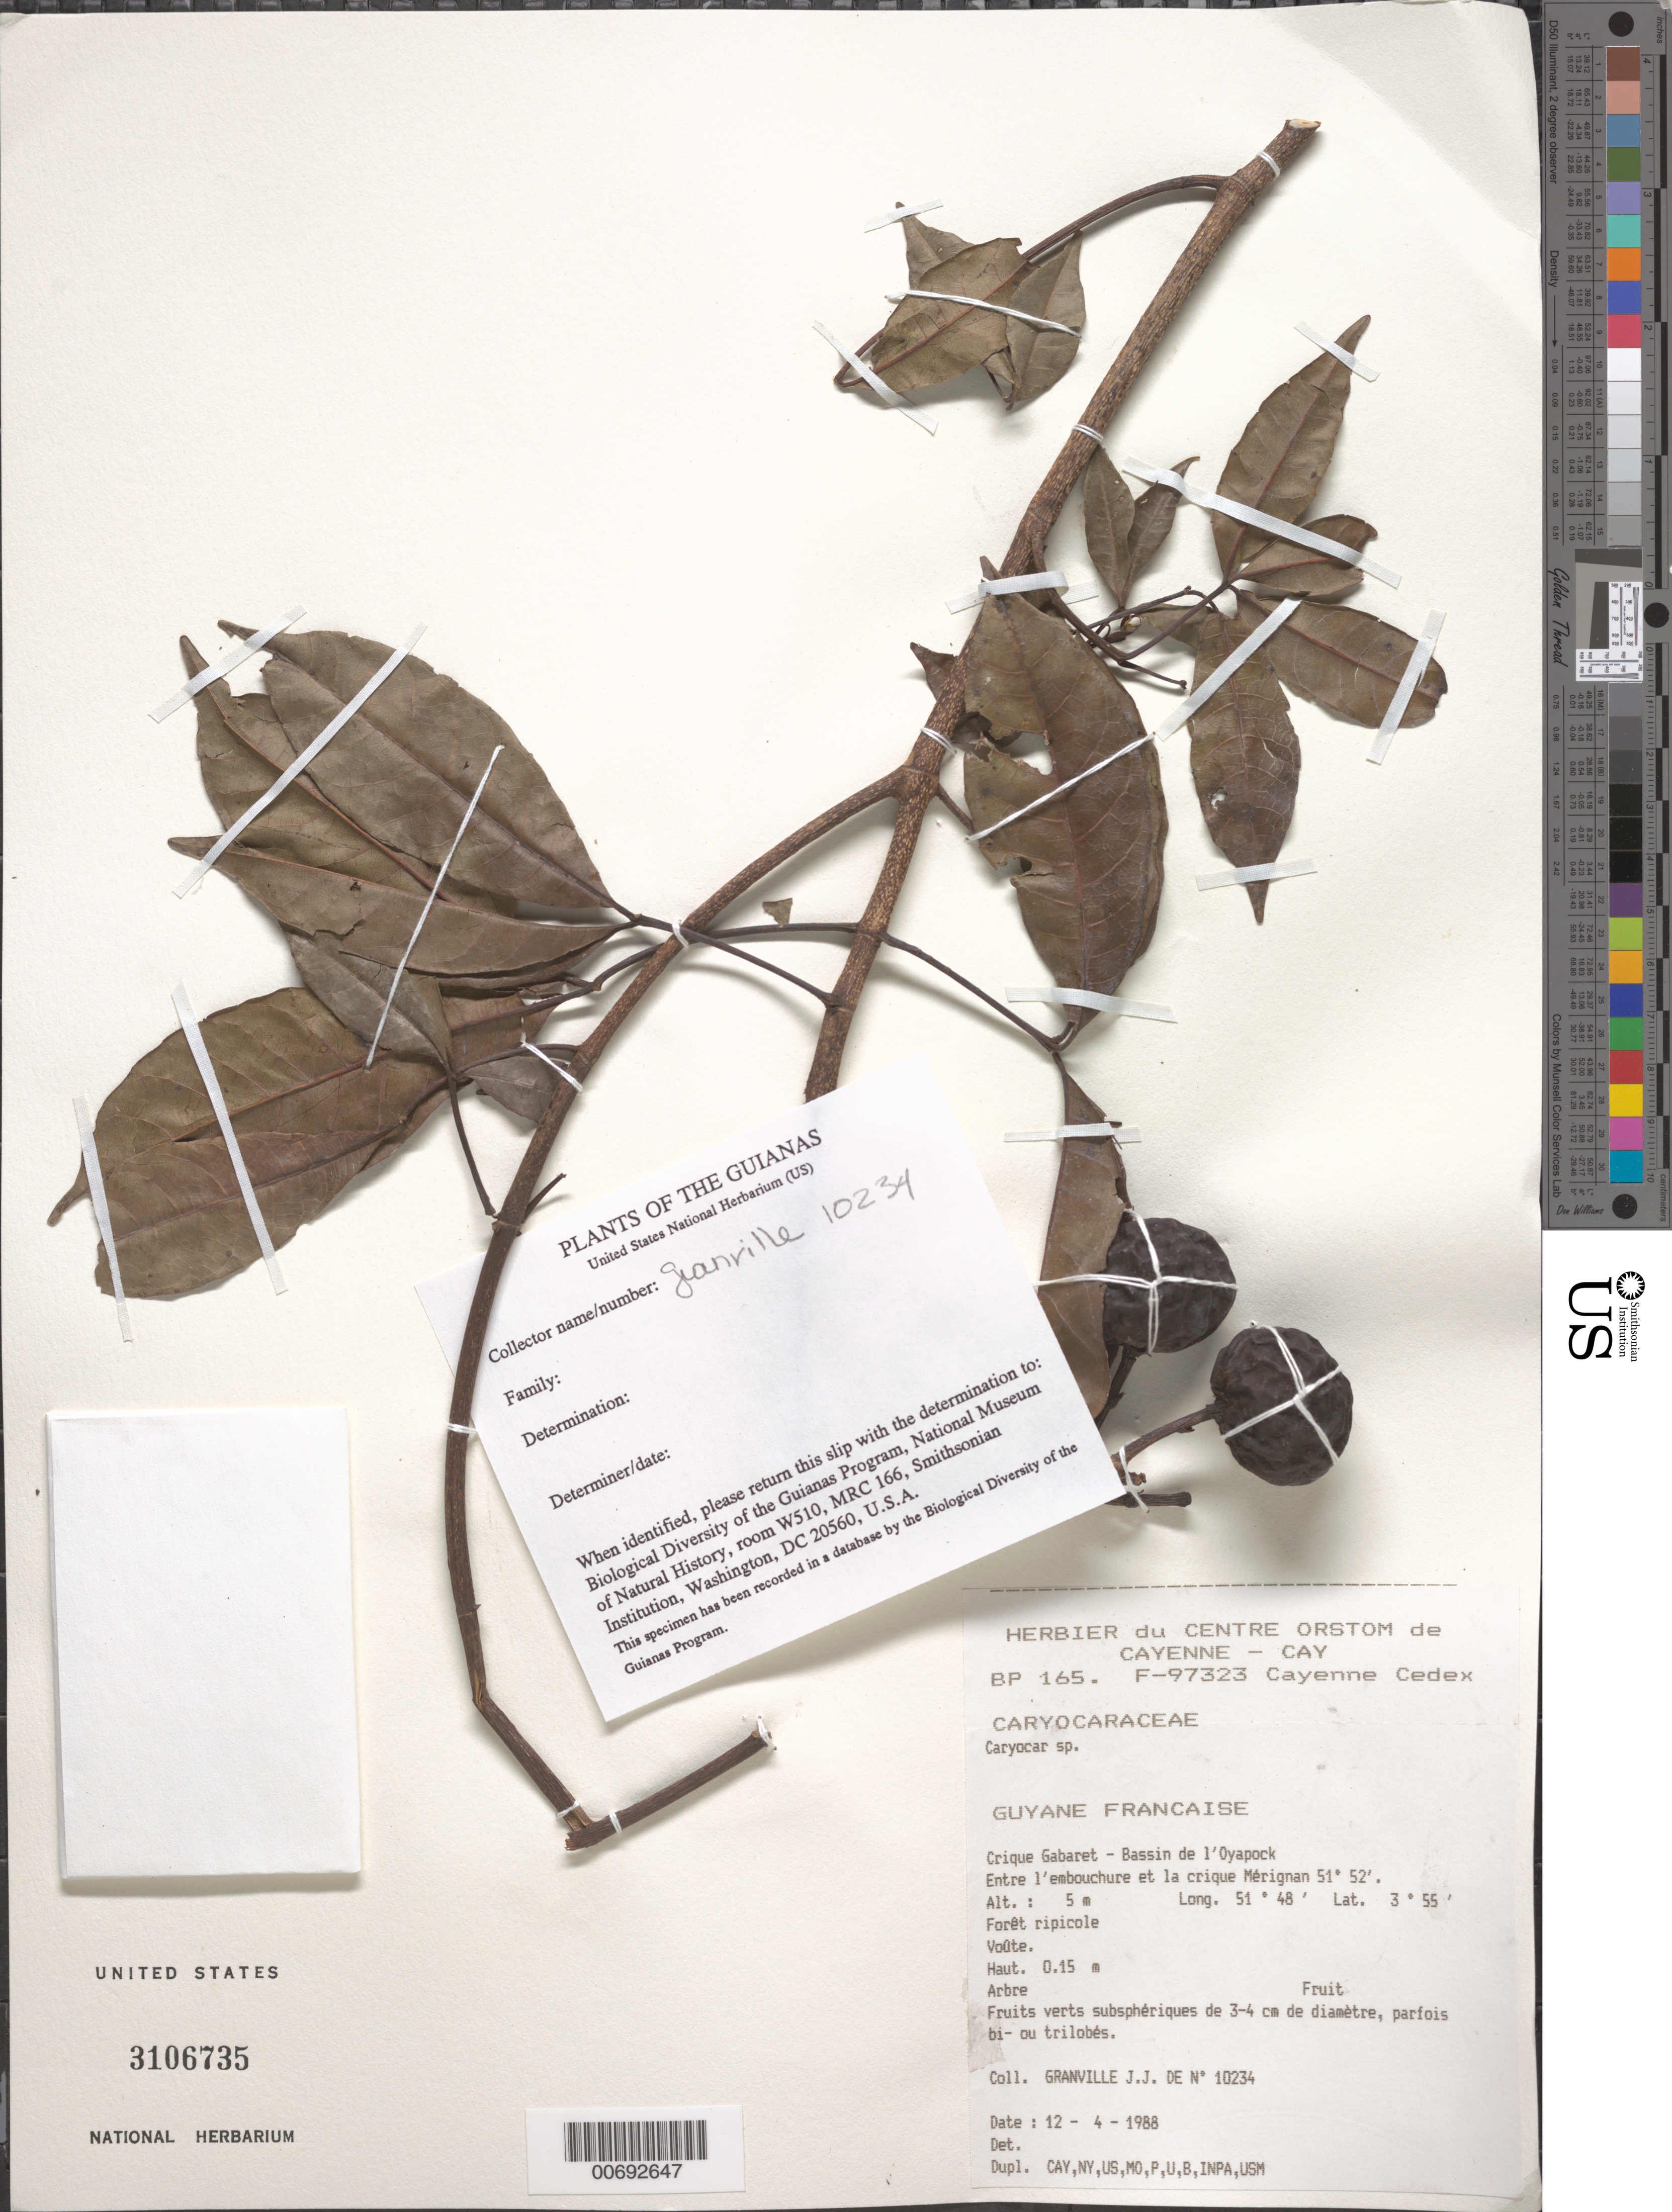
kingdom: Plantae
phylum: Tracheophyta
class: Magnoliopsida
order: Malpighiales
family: Caryocaraceae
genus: Caryocar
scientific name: Caryocar sp.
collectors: J.-J. de Granville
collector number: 10234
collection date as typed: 12-Apr-88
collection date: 1988-04-12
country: French Guiana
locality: Crique Gabaret, Bassin de l'Oyapock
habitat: Riparian forest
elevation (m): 5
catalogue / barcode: US 3106735